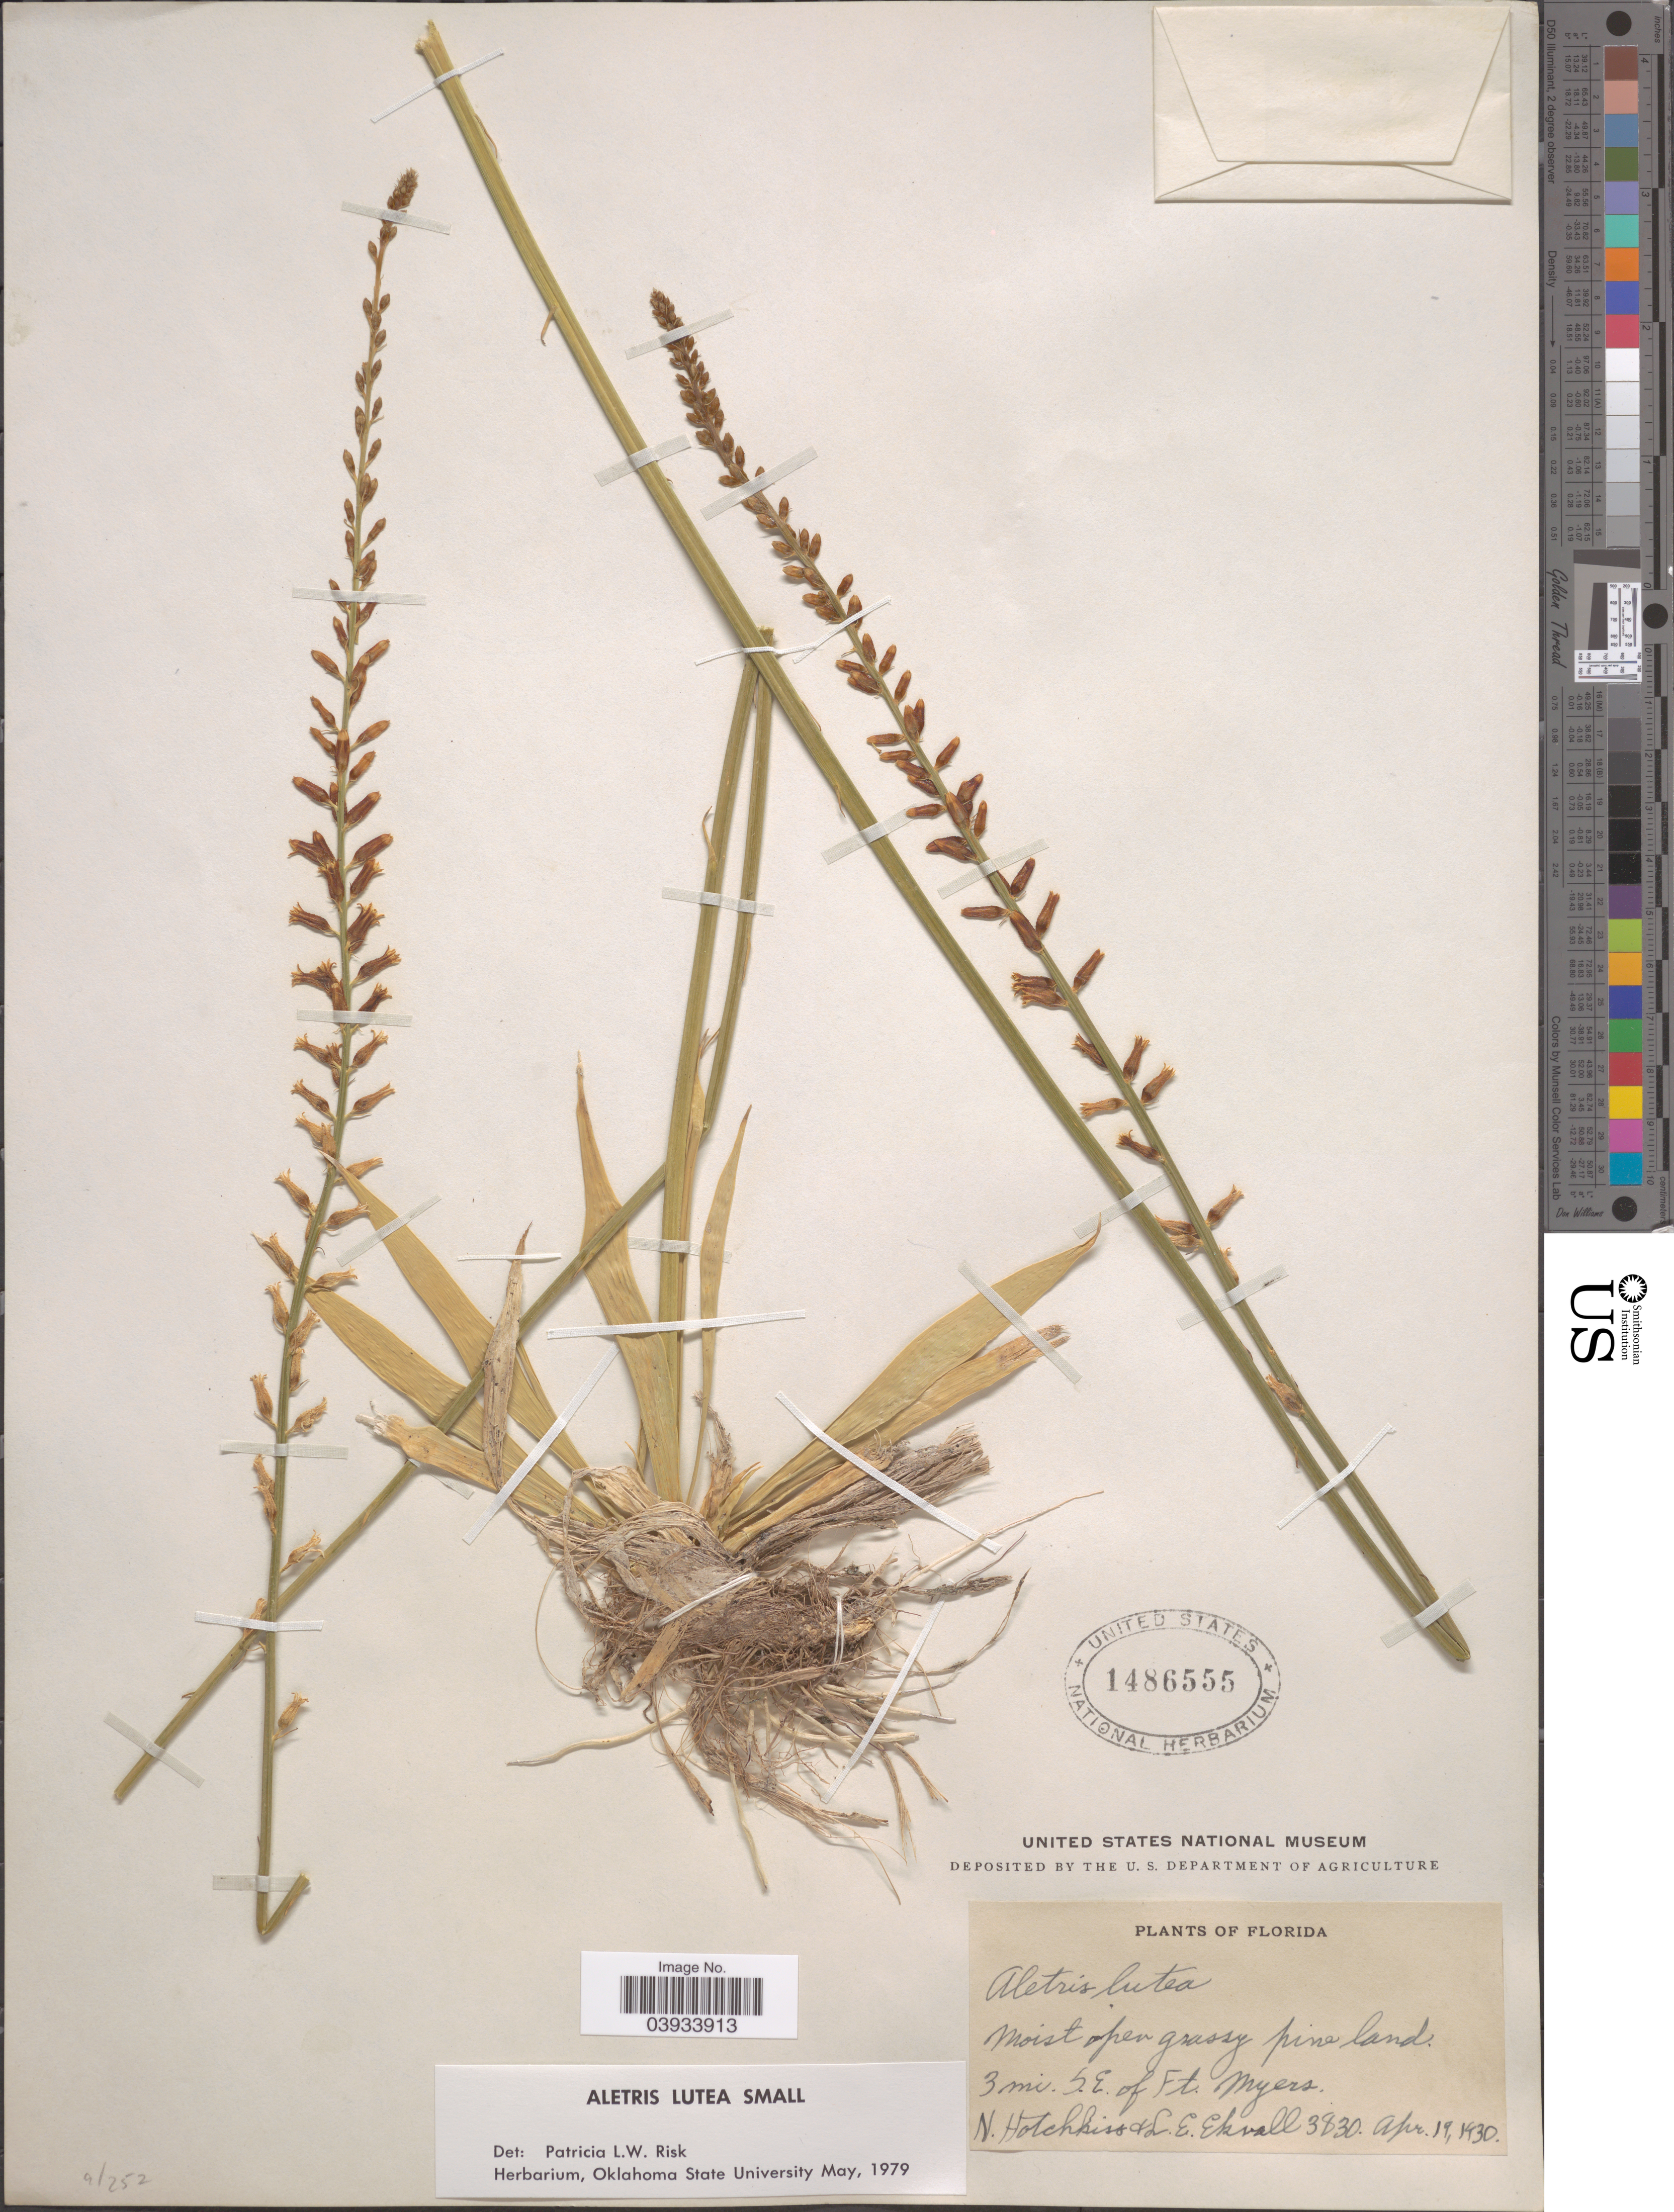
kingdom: Plantae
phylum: Tracheophyta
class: Liliopsida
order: Dioscoreales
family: Nartheciaceae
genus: Aletris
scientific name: Aletris lutea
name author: Small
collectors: N. Hotchkiss & L. Ekvall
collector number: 3830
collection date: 1930-04-19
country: United States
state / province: Florida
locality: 3 mi. S.E. of Ft. Myers.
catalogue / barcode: US 1486555